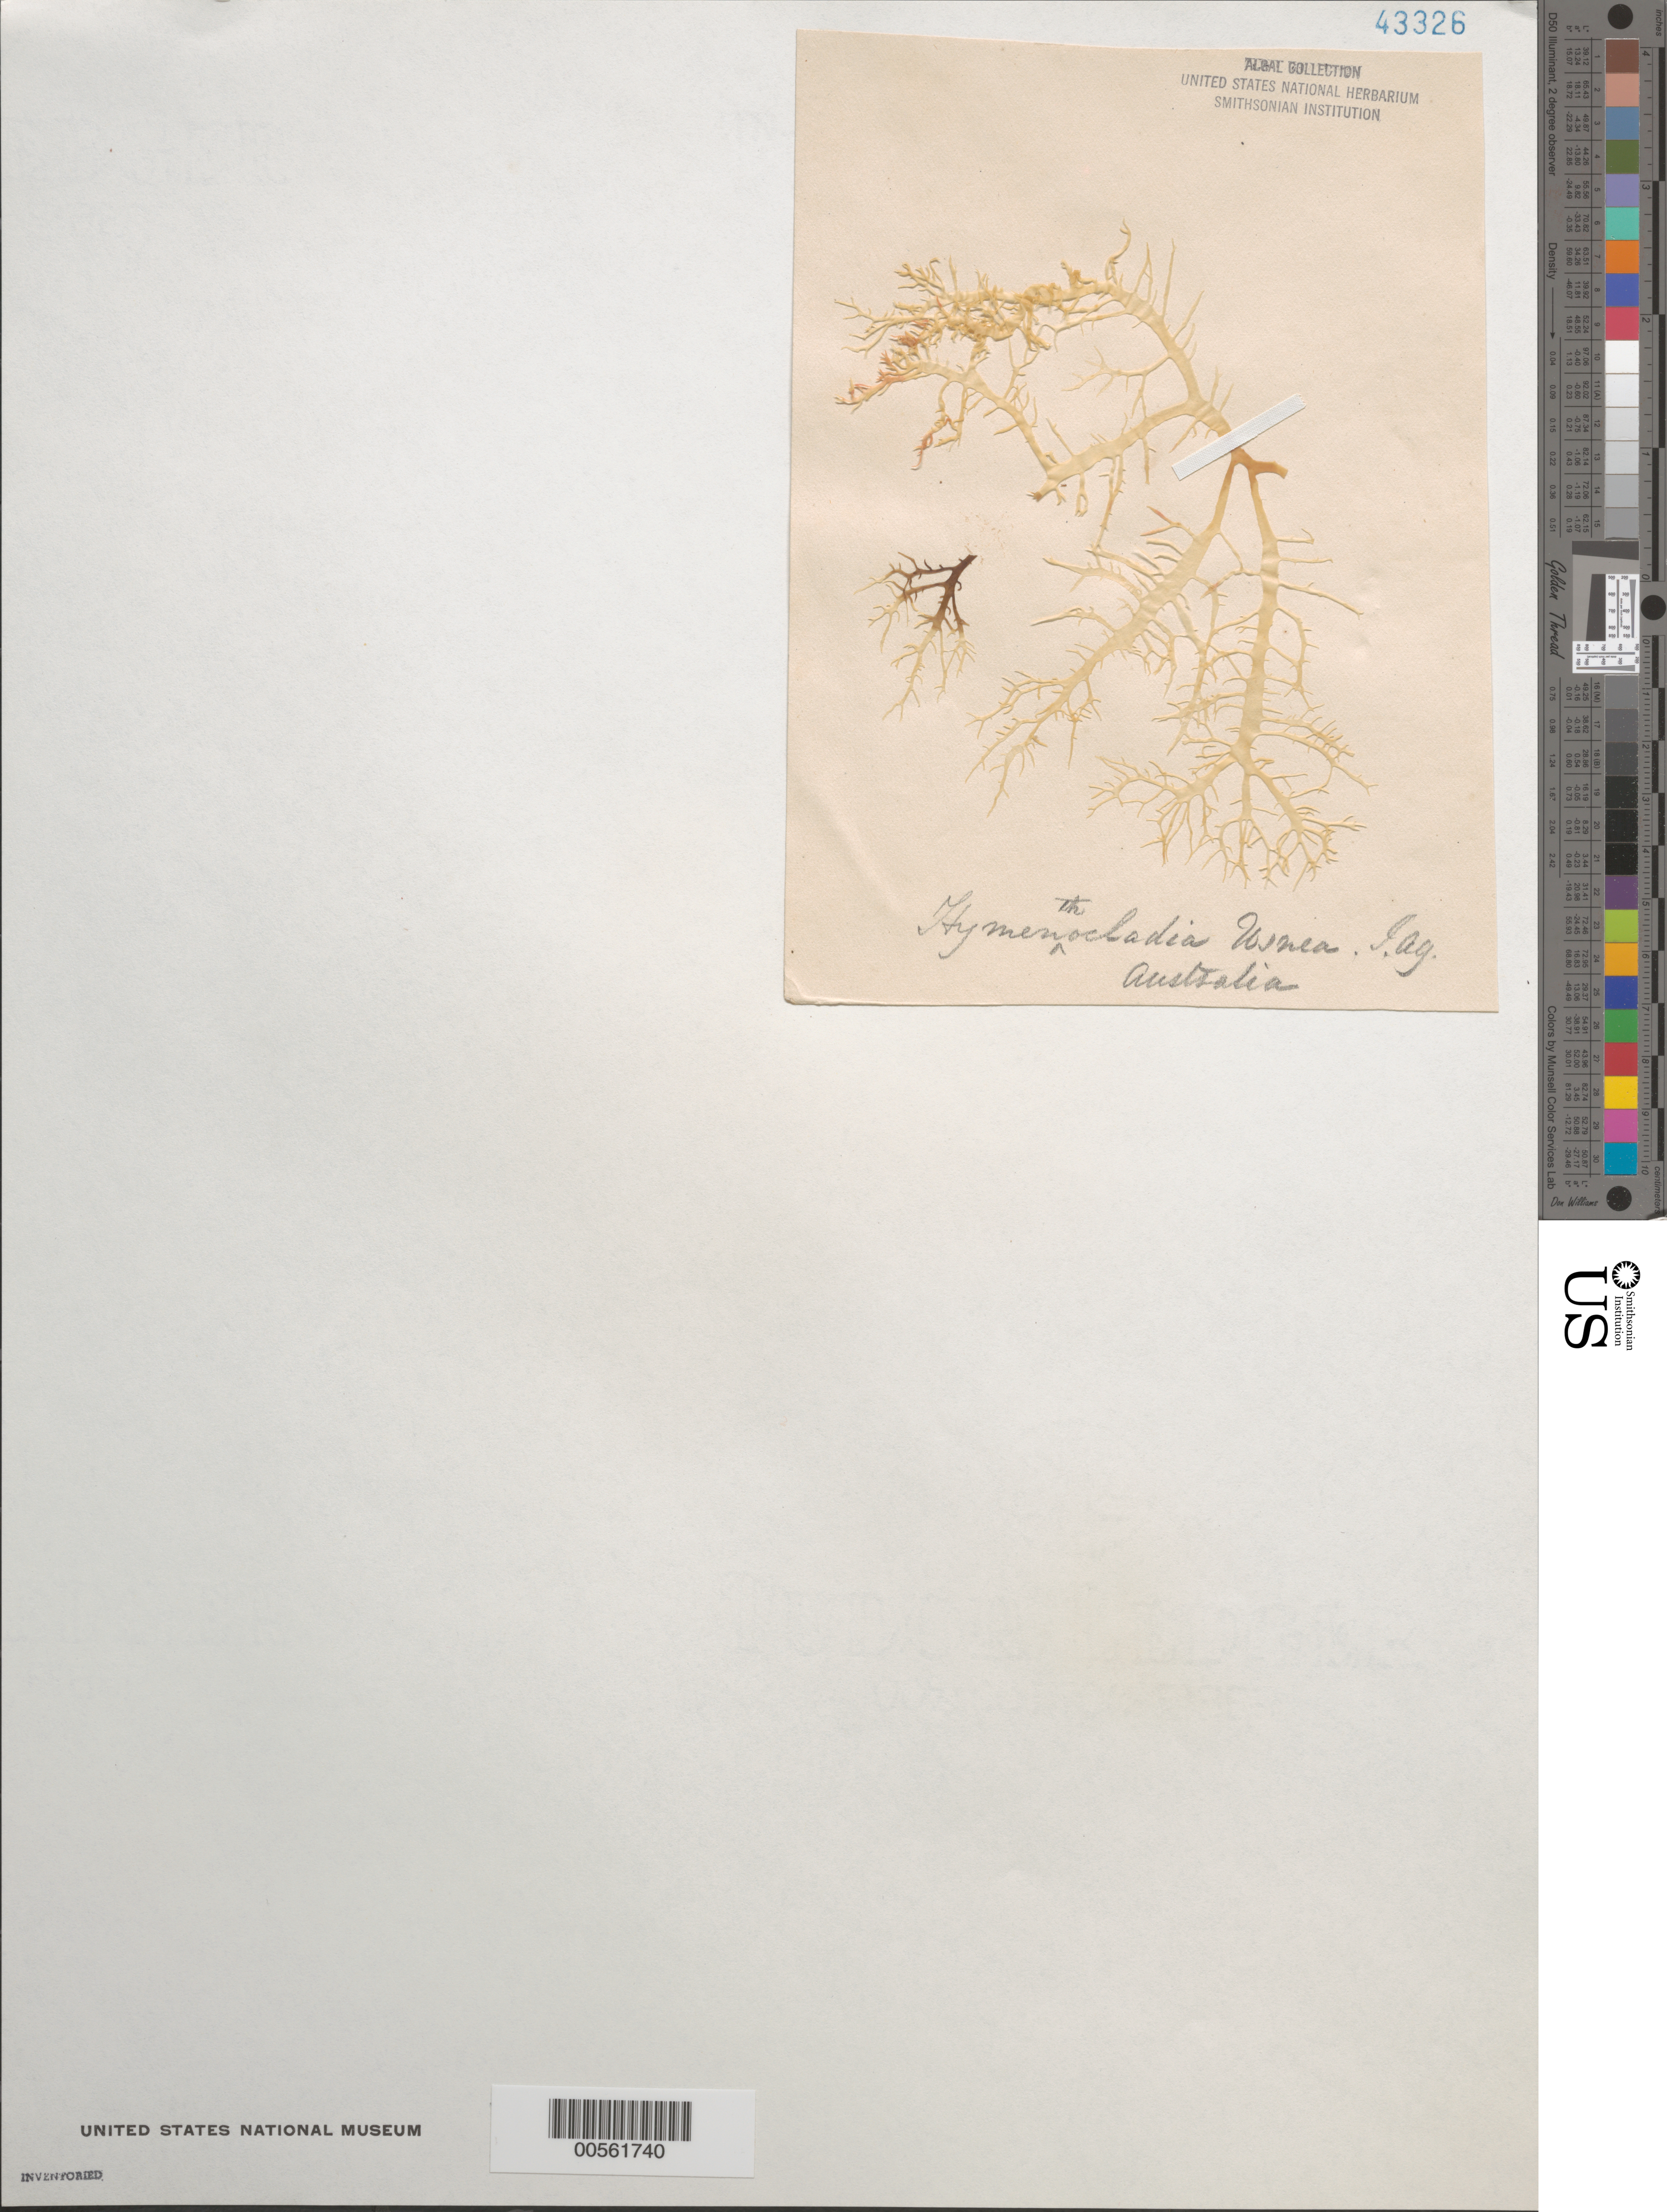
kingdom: Plantae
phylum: Rhodophyta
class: Florideophyceae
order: Rhodymeniales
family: Hymenocladiaceae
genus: Hymenocladia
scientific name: Hymenocladia usnea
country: Australia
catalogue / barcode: US 43326